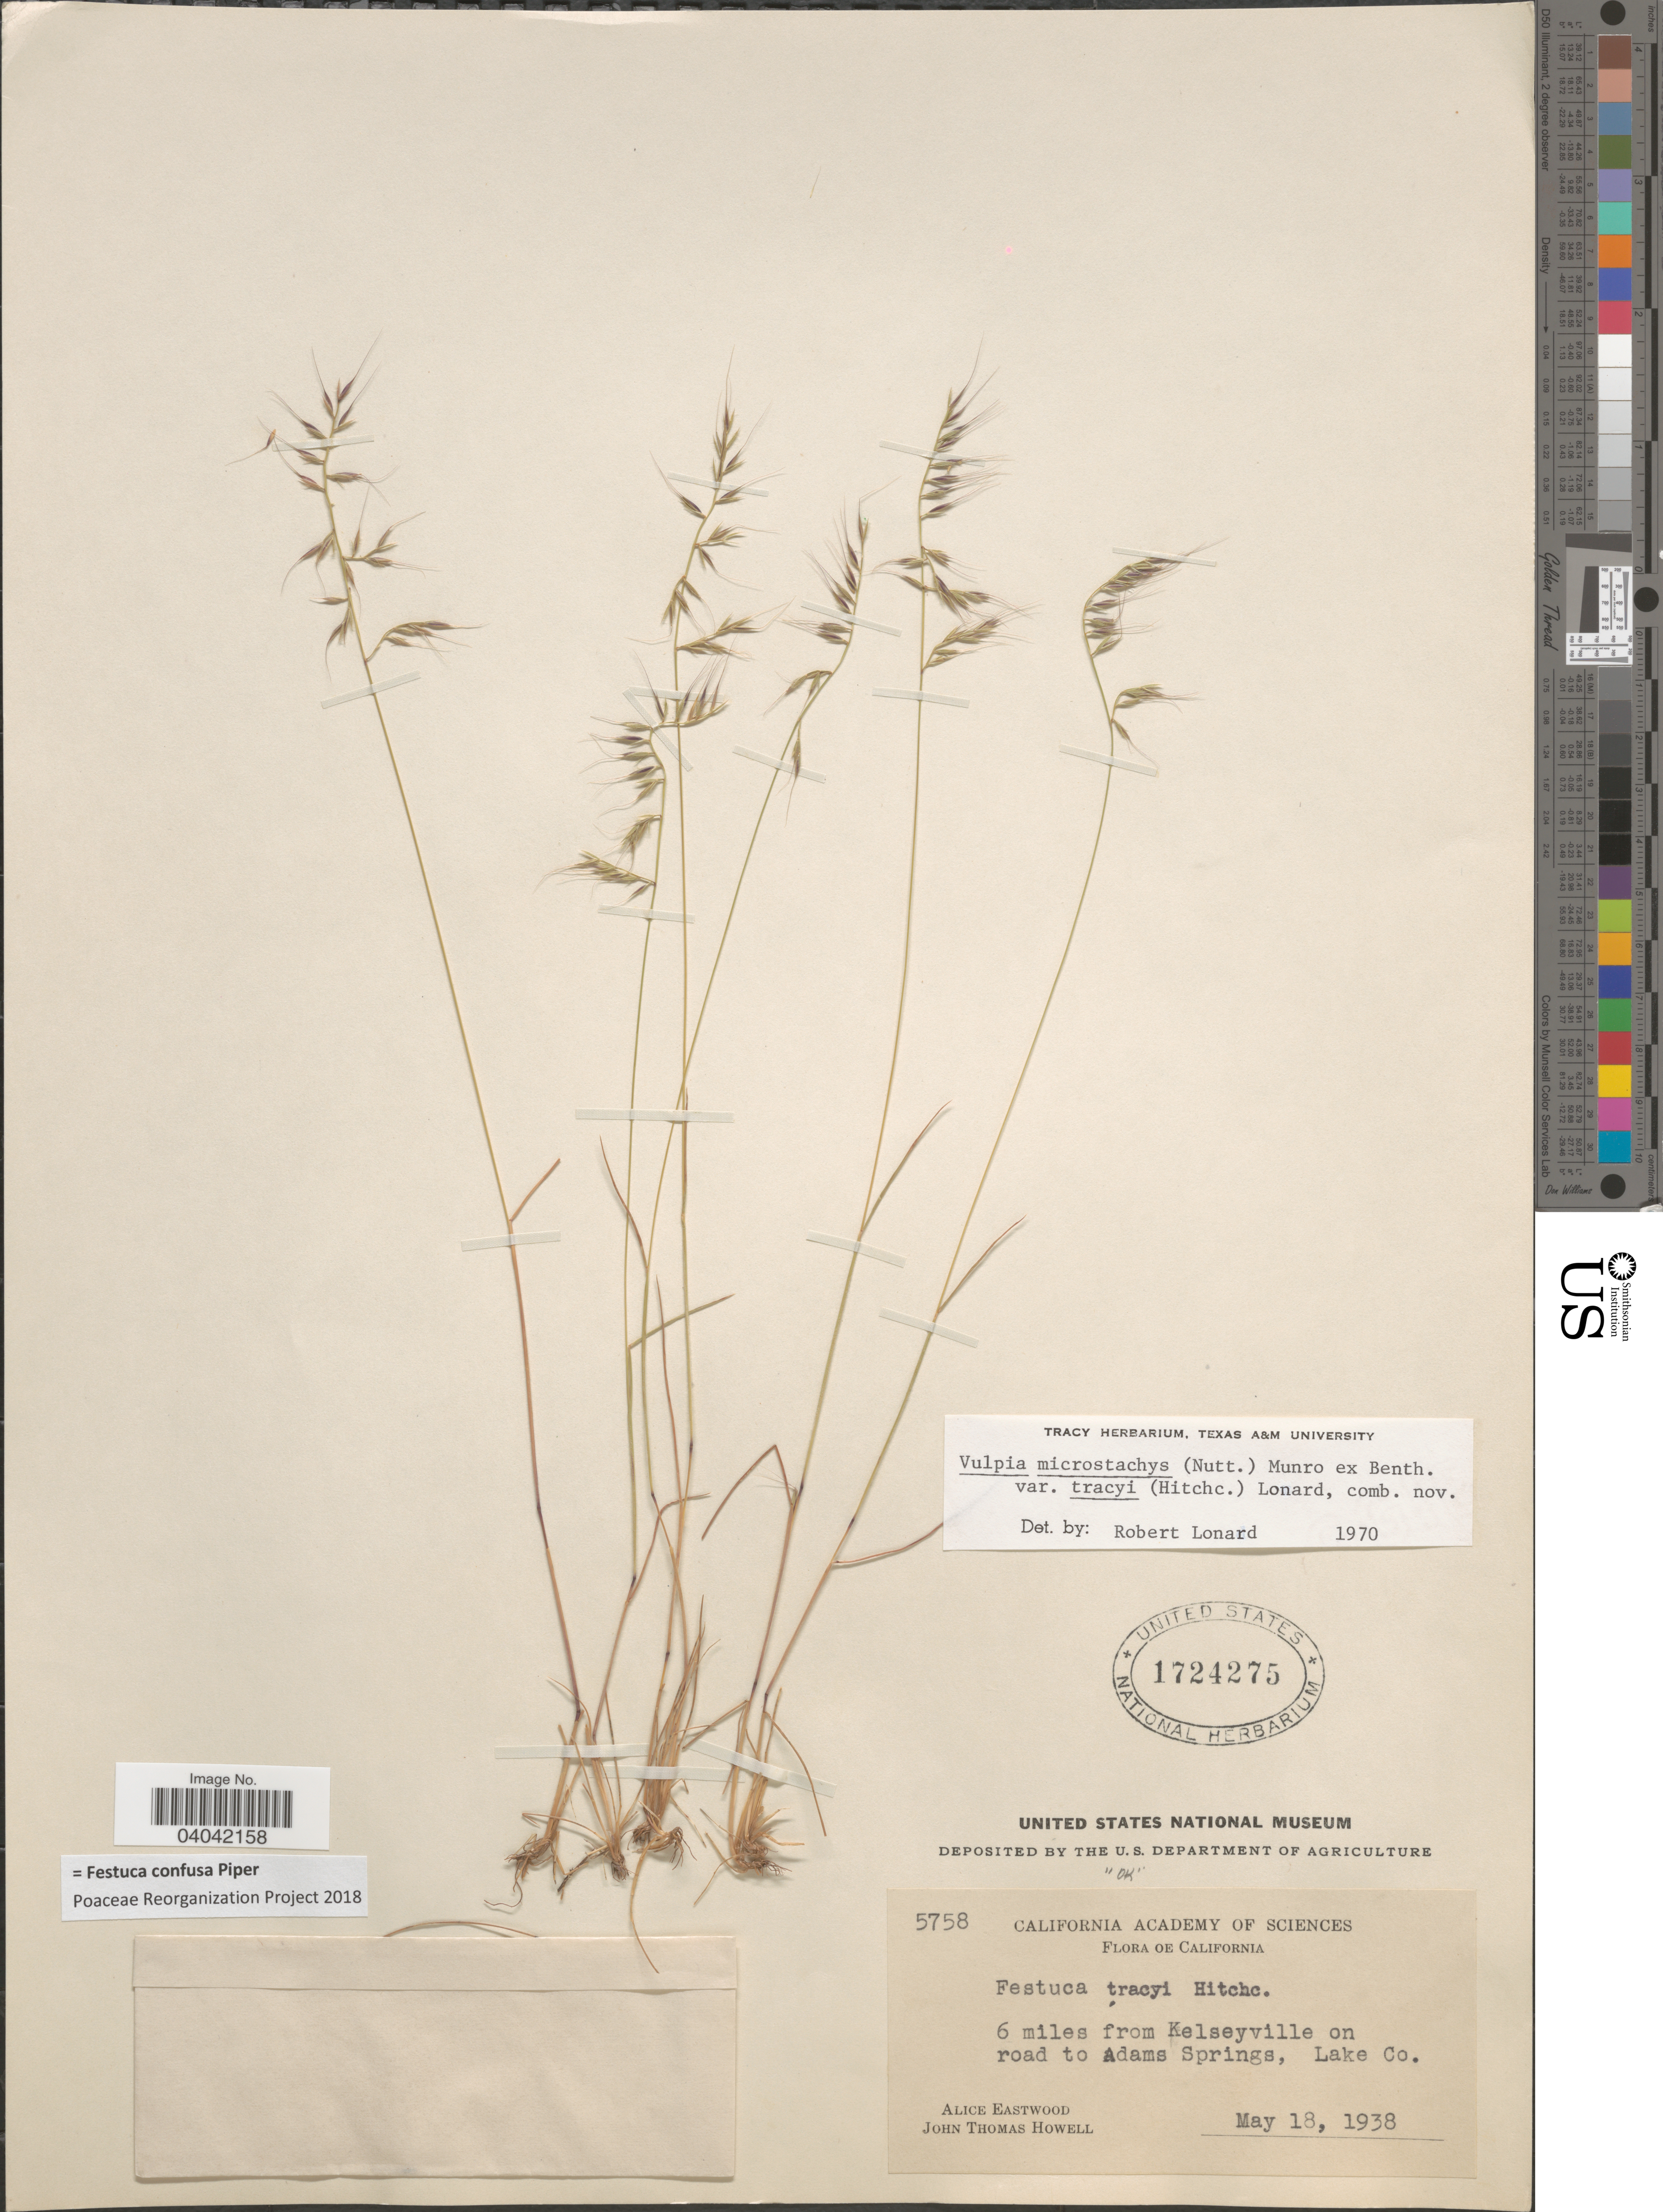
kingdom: Plantae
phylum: Tracheophyta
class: Liliopsida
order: Poales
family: Poaceae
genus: Festuca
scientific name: Festuca confusa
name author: Piper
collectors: A. Eastwood & J. T. Howell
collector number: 5758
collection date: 1938-05-18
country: United States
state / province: California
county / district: Lake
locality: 6 miles from Kelseyville on road to Adams Springs, Lake Co.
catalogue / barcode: US 1724275